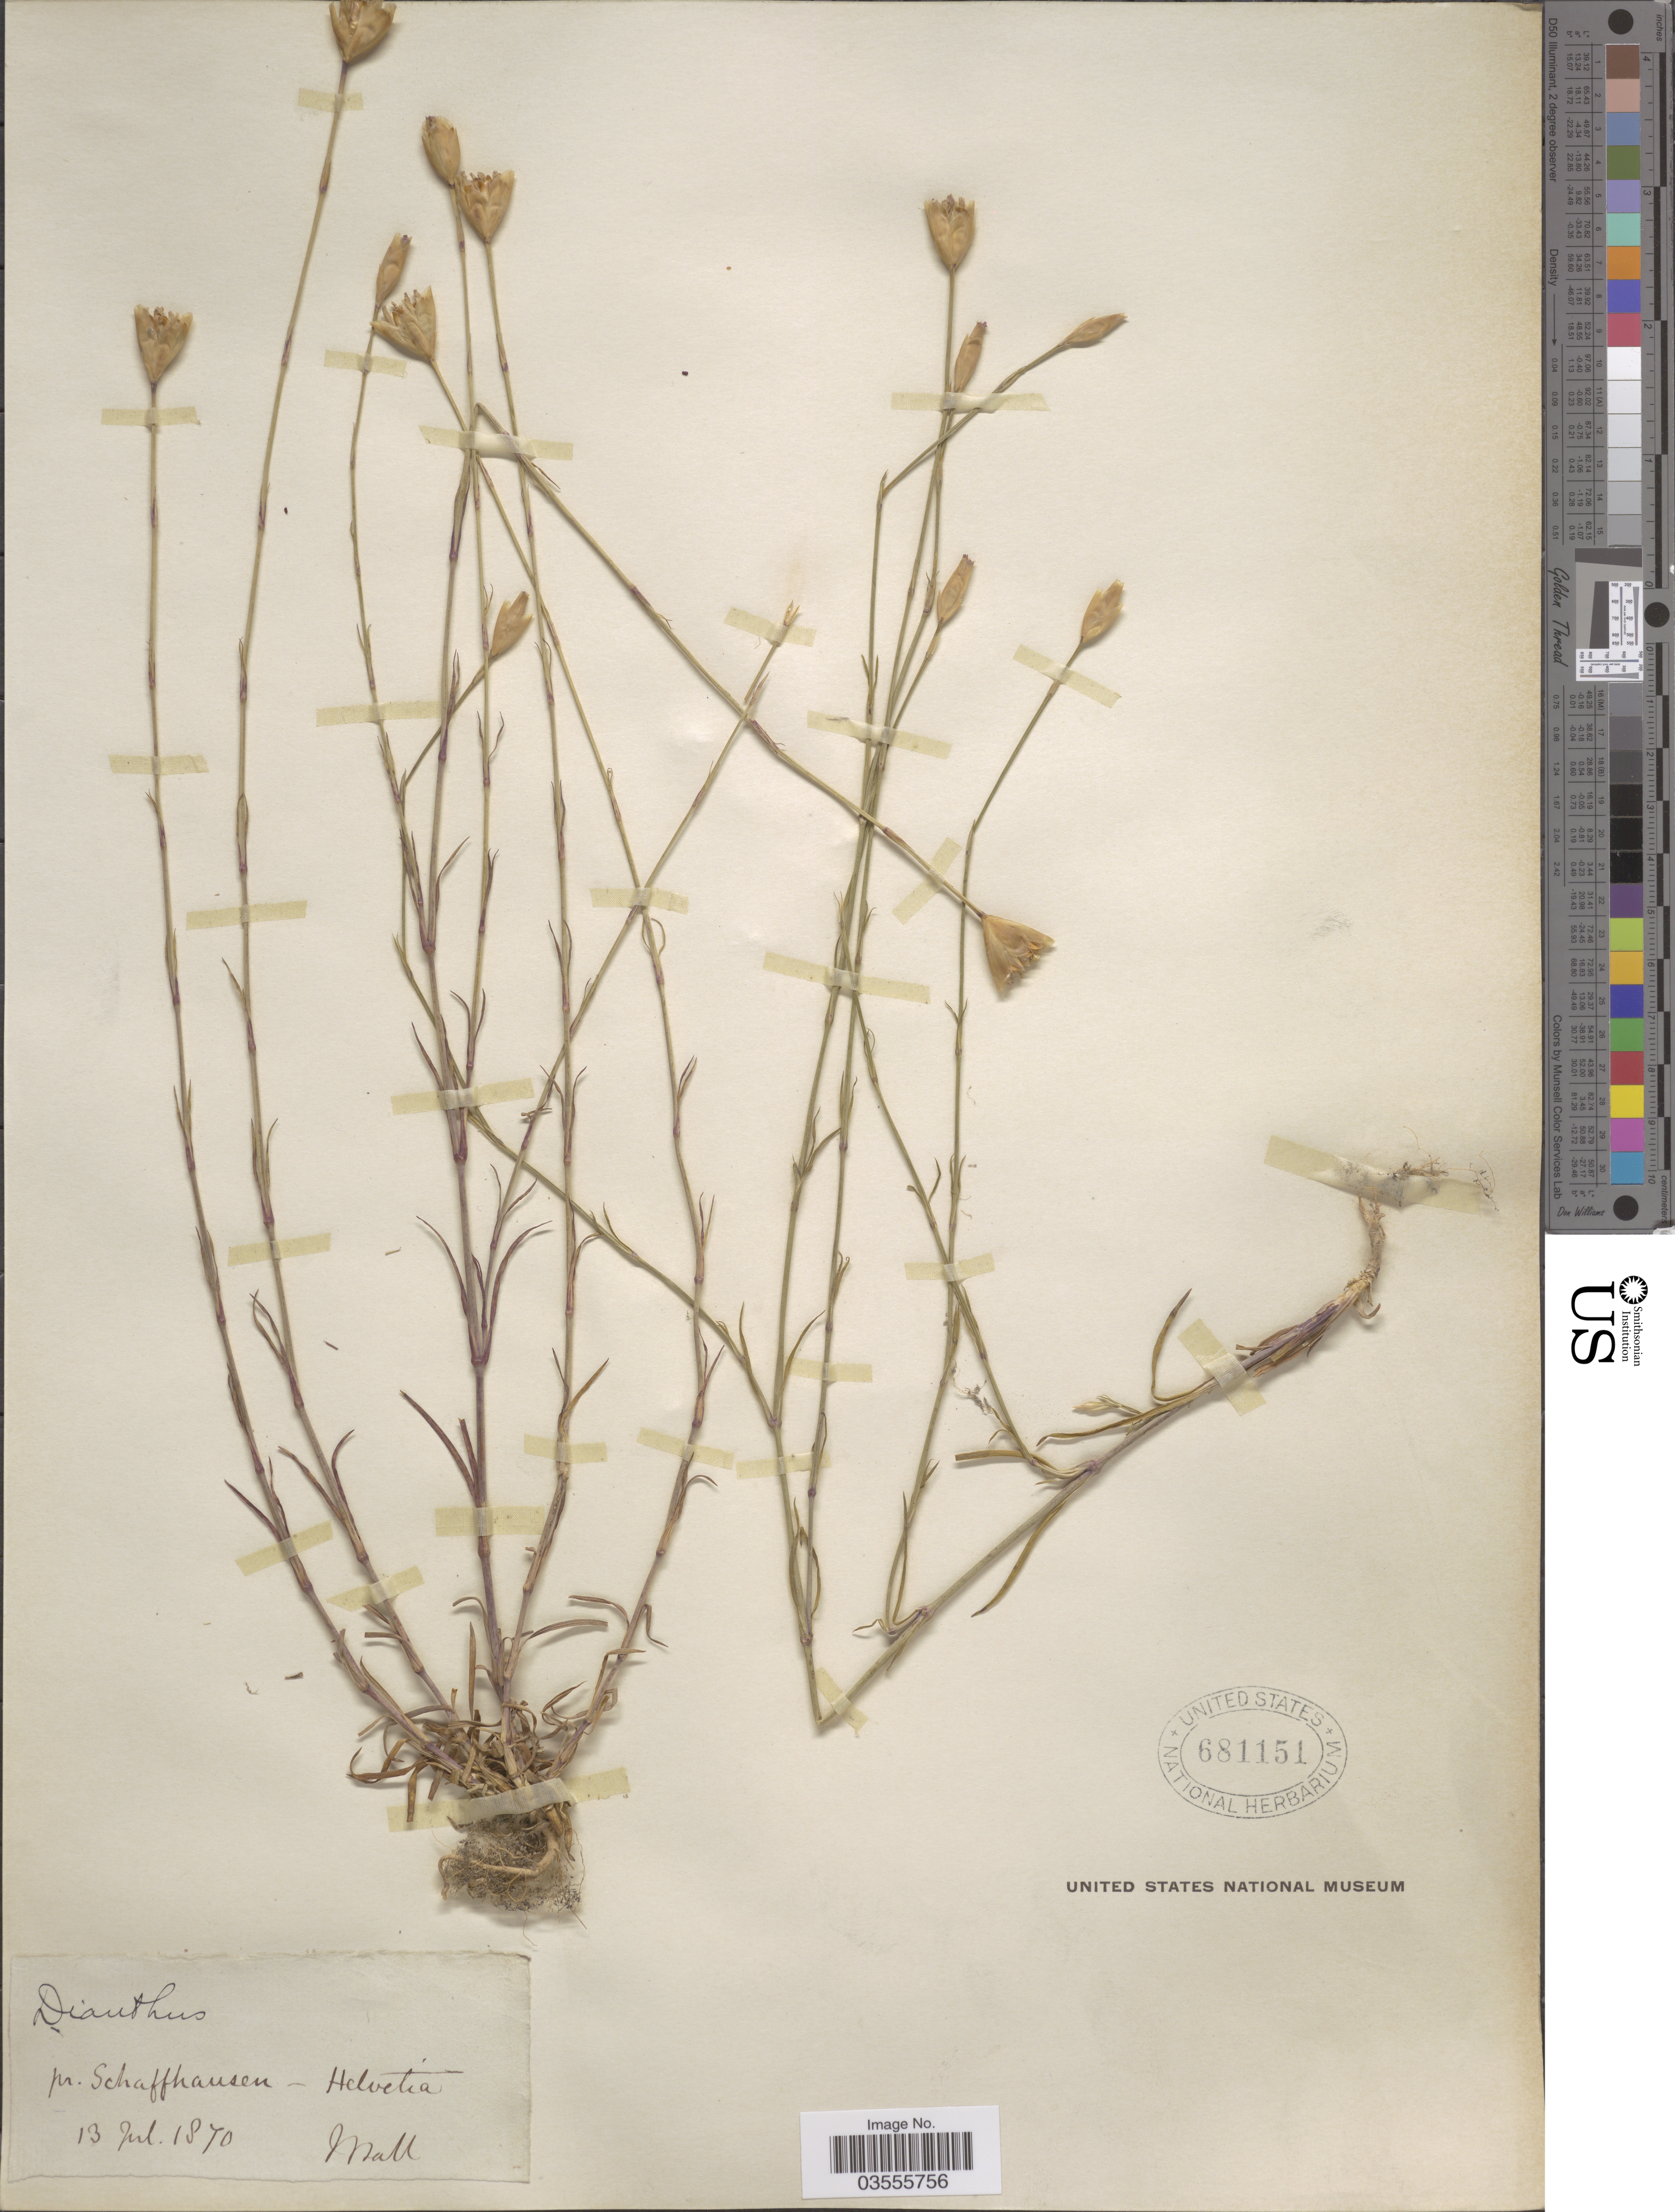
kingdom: Plantae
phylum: Tracheophyta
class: Magnoliopsida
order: Caryophyllales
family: Caryophyllaceae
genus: Petrorhagia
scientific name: Petrorhagia prolifera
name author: (L.) P.W. Ball & Heywood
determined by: Rabeler, R. K.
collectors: J. Ball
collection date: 1870-07-13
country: Switzerland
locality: Pr. Schaffhausen - Helvetia.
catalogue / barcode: US 681151